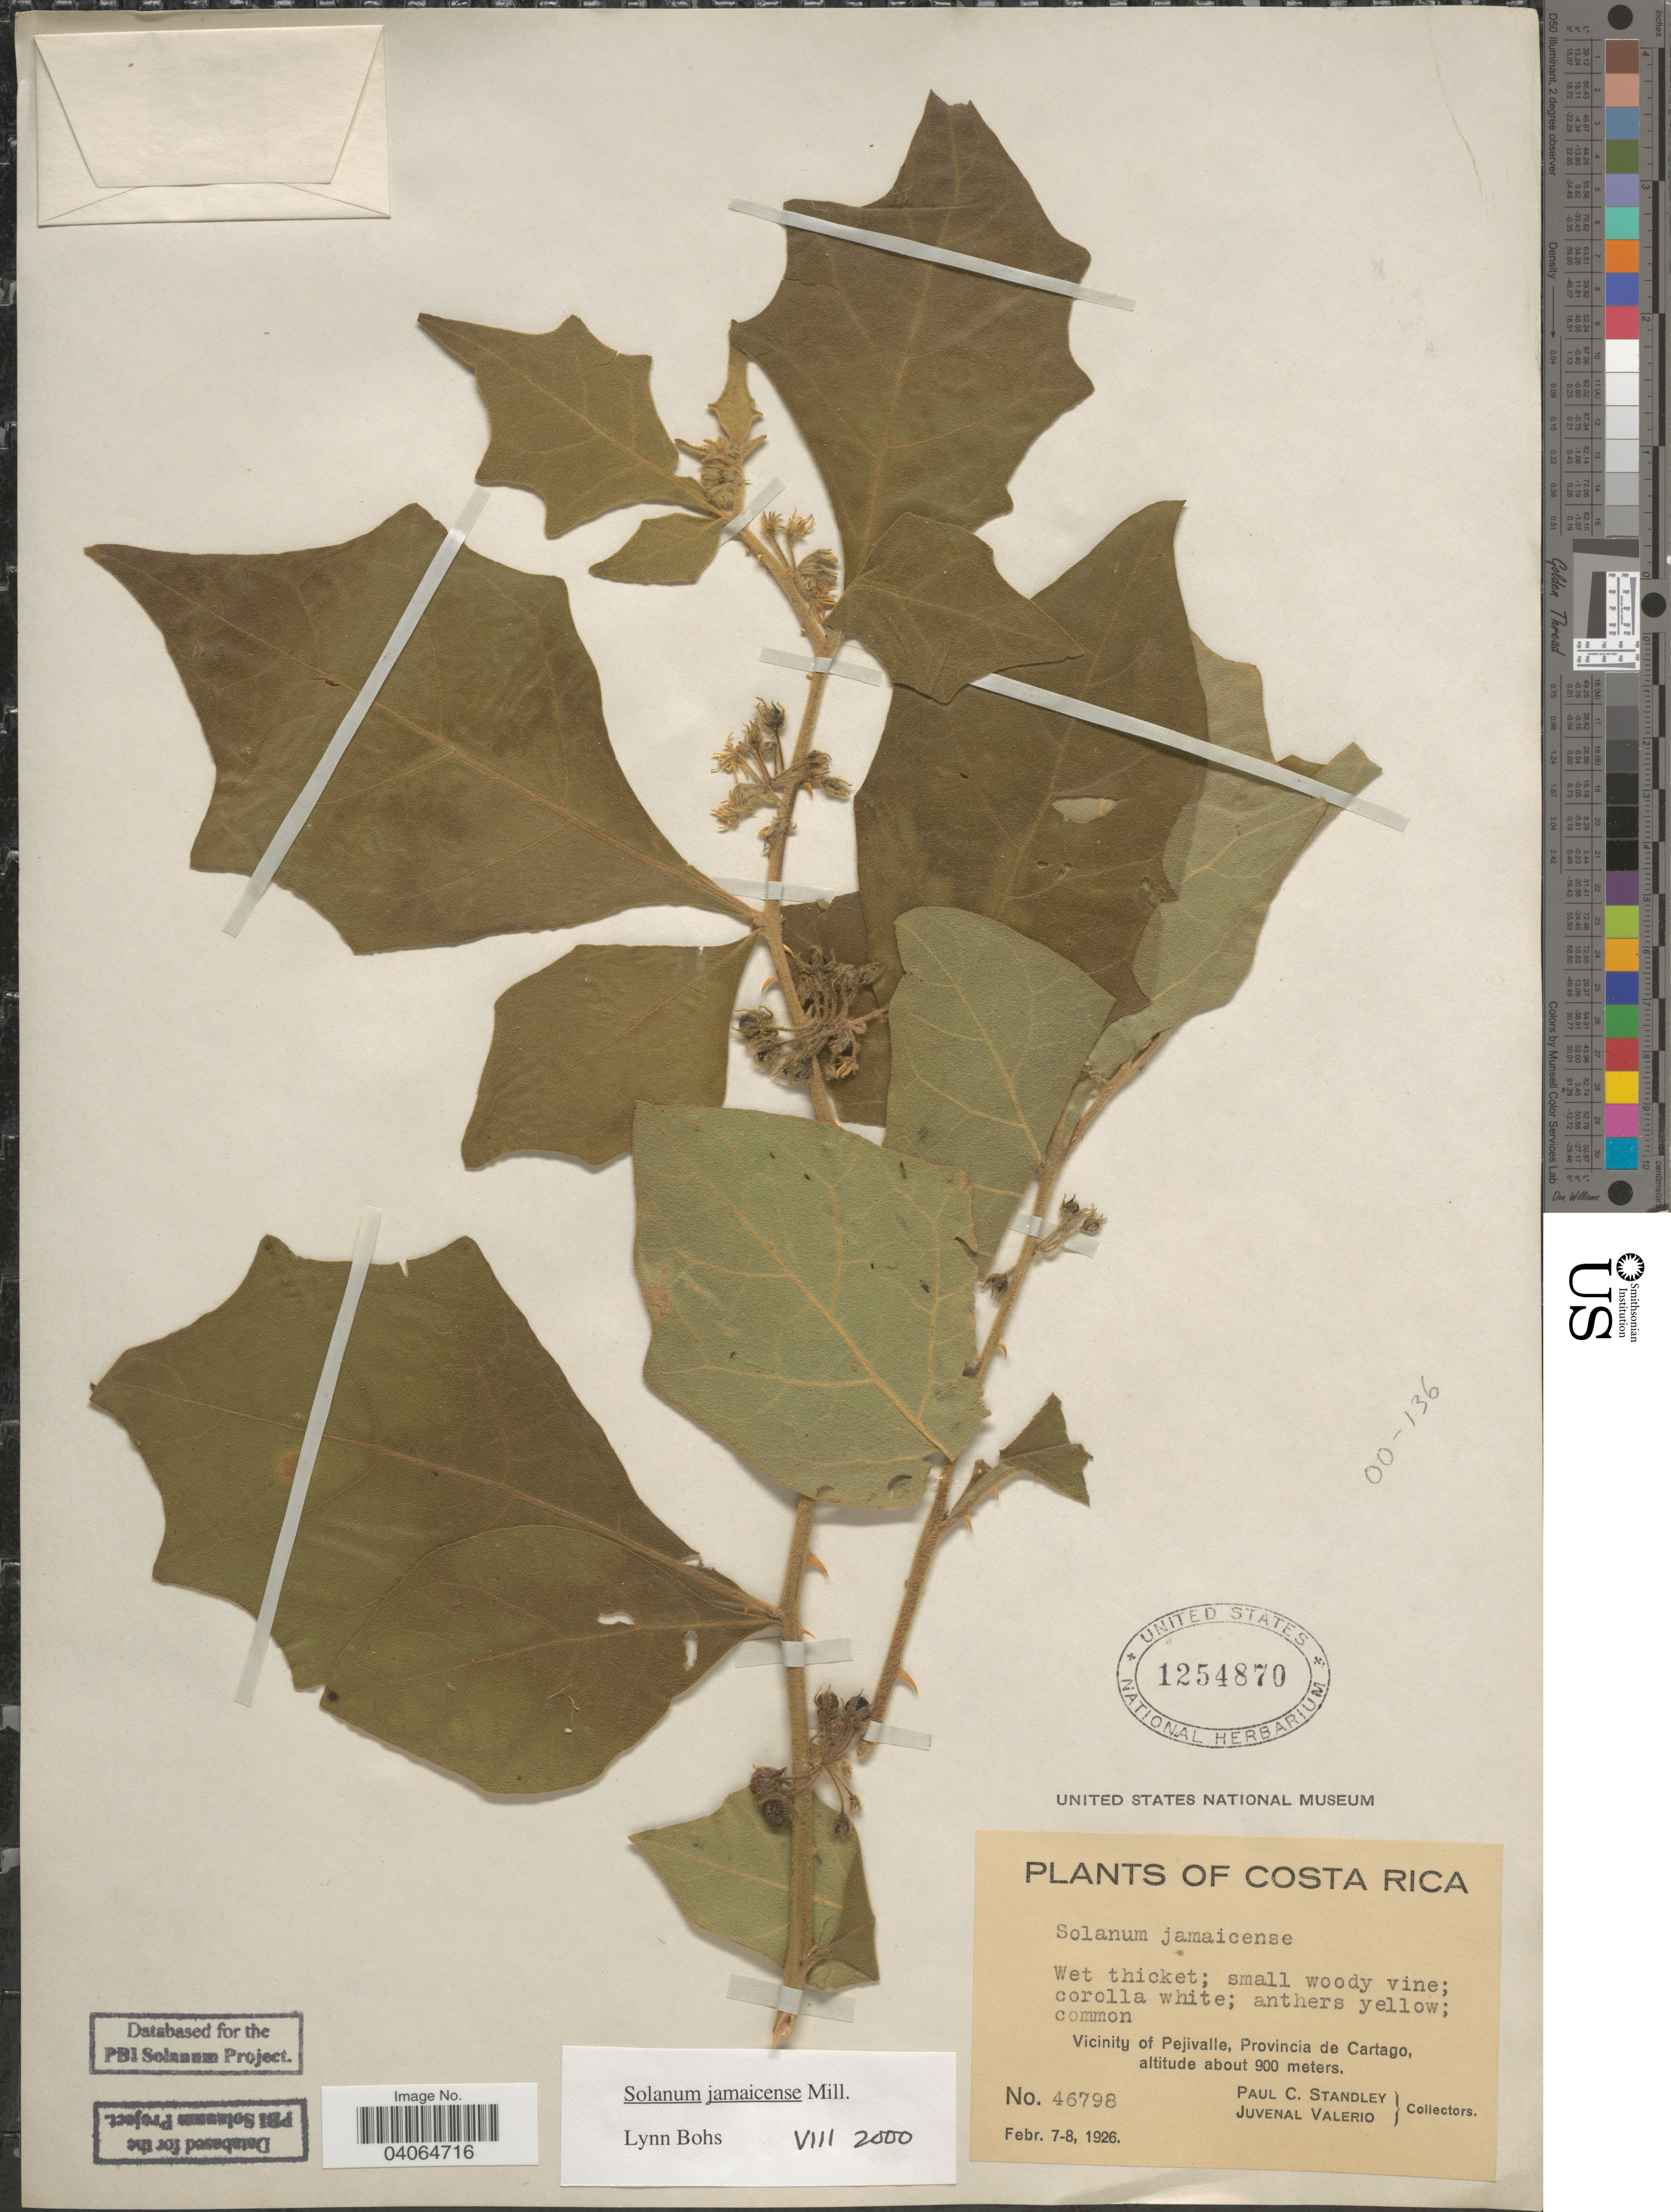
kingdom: Plantae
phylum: Tracheophyta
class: Magnoliopsida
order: Solanales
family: Solanaceae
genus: Solanum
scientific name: Solanum jamaicense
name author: Mill.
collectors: P. C. Standley & J. Valerio R.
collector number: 46798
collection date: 1926-02-07/1926-02-08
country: Costa Rica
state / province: Cartago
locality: Vicinity of Pejivalle.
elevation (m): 900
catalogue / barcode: US 1254870